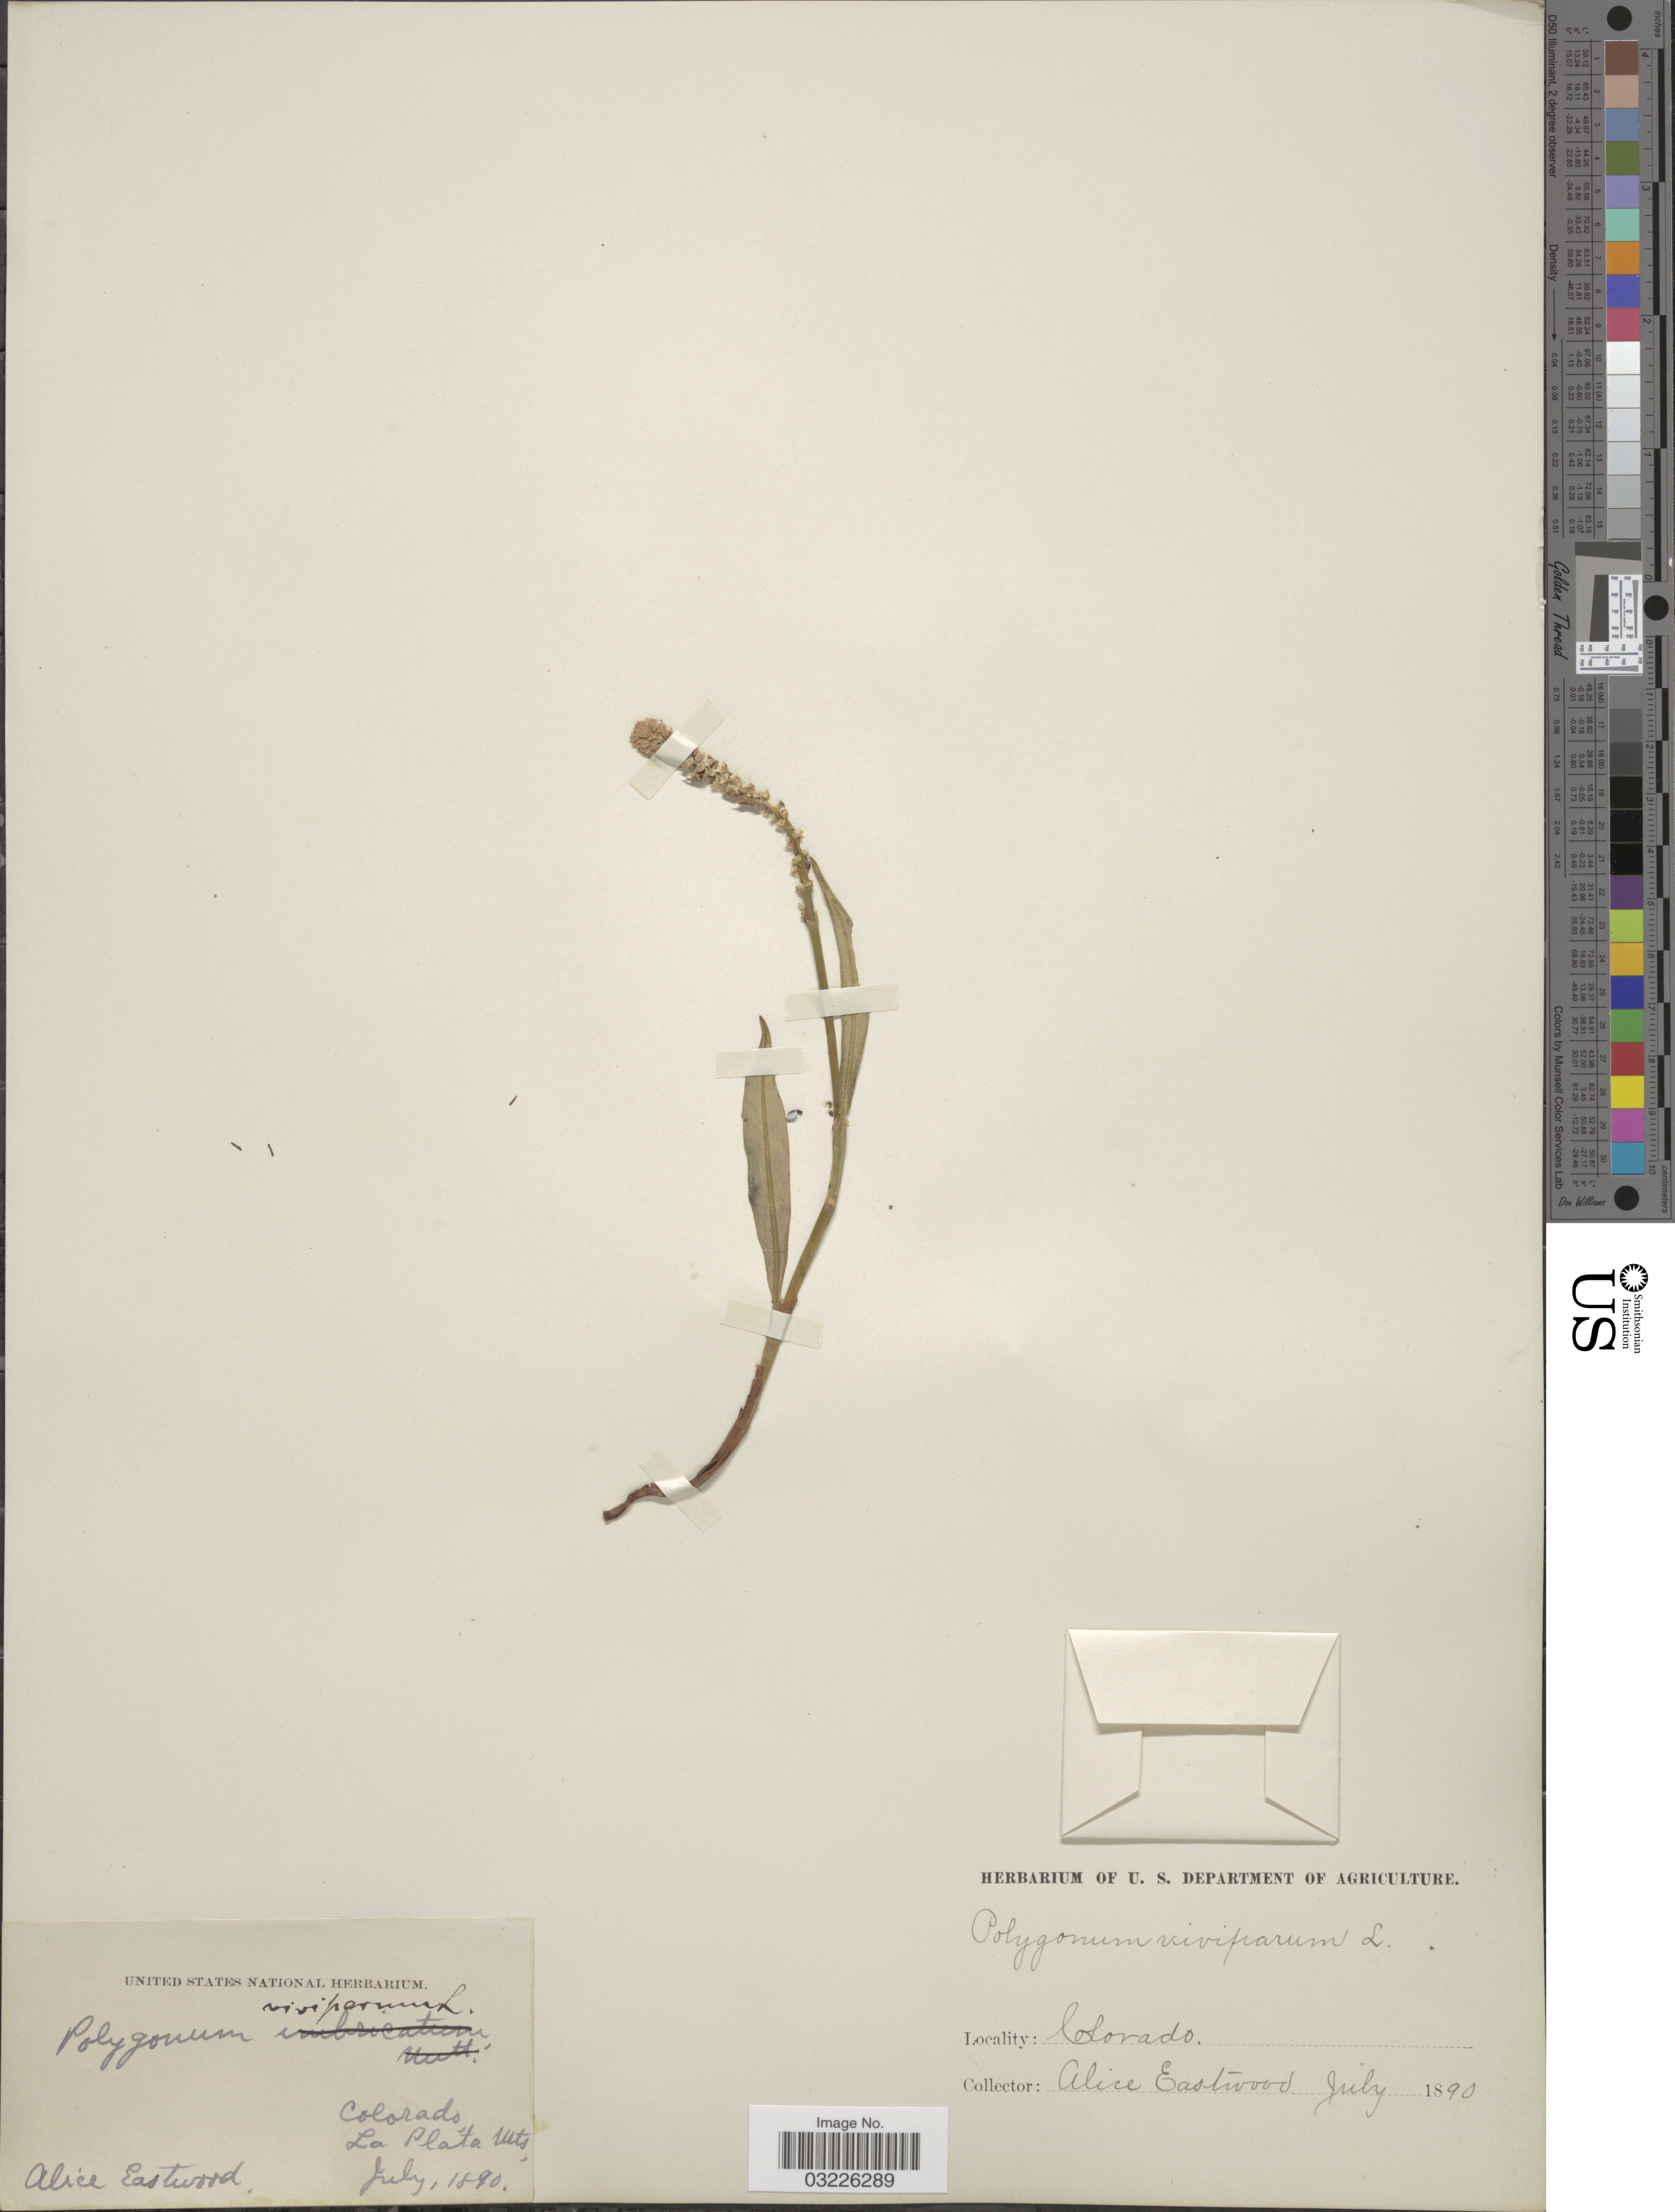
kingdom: Plantae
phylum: Tracheophyta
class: Magnoliopsida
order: Caryophyllales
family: Polygonaceae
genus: Bistorta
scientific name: Bistorta vivipara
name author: (L.) Delarbre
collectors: A. Eastwood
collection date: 1890-07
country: United States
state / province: Colorado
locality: La Plata Mts.